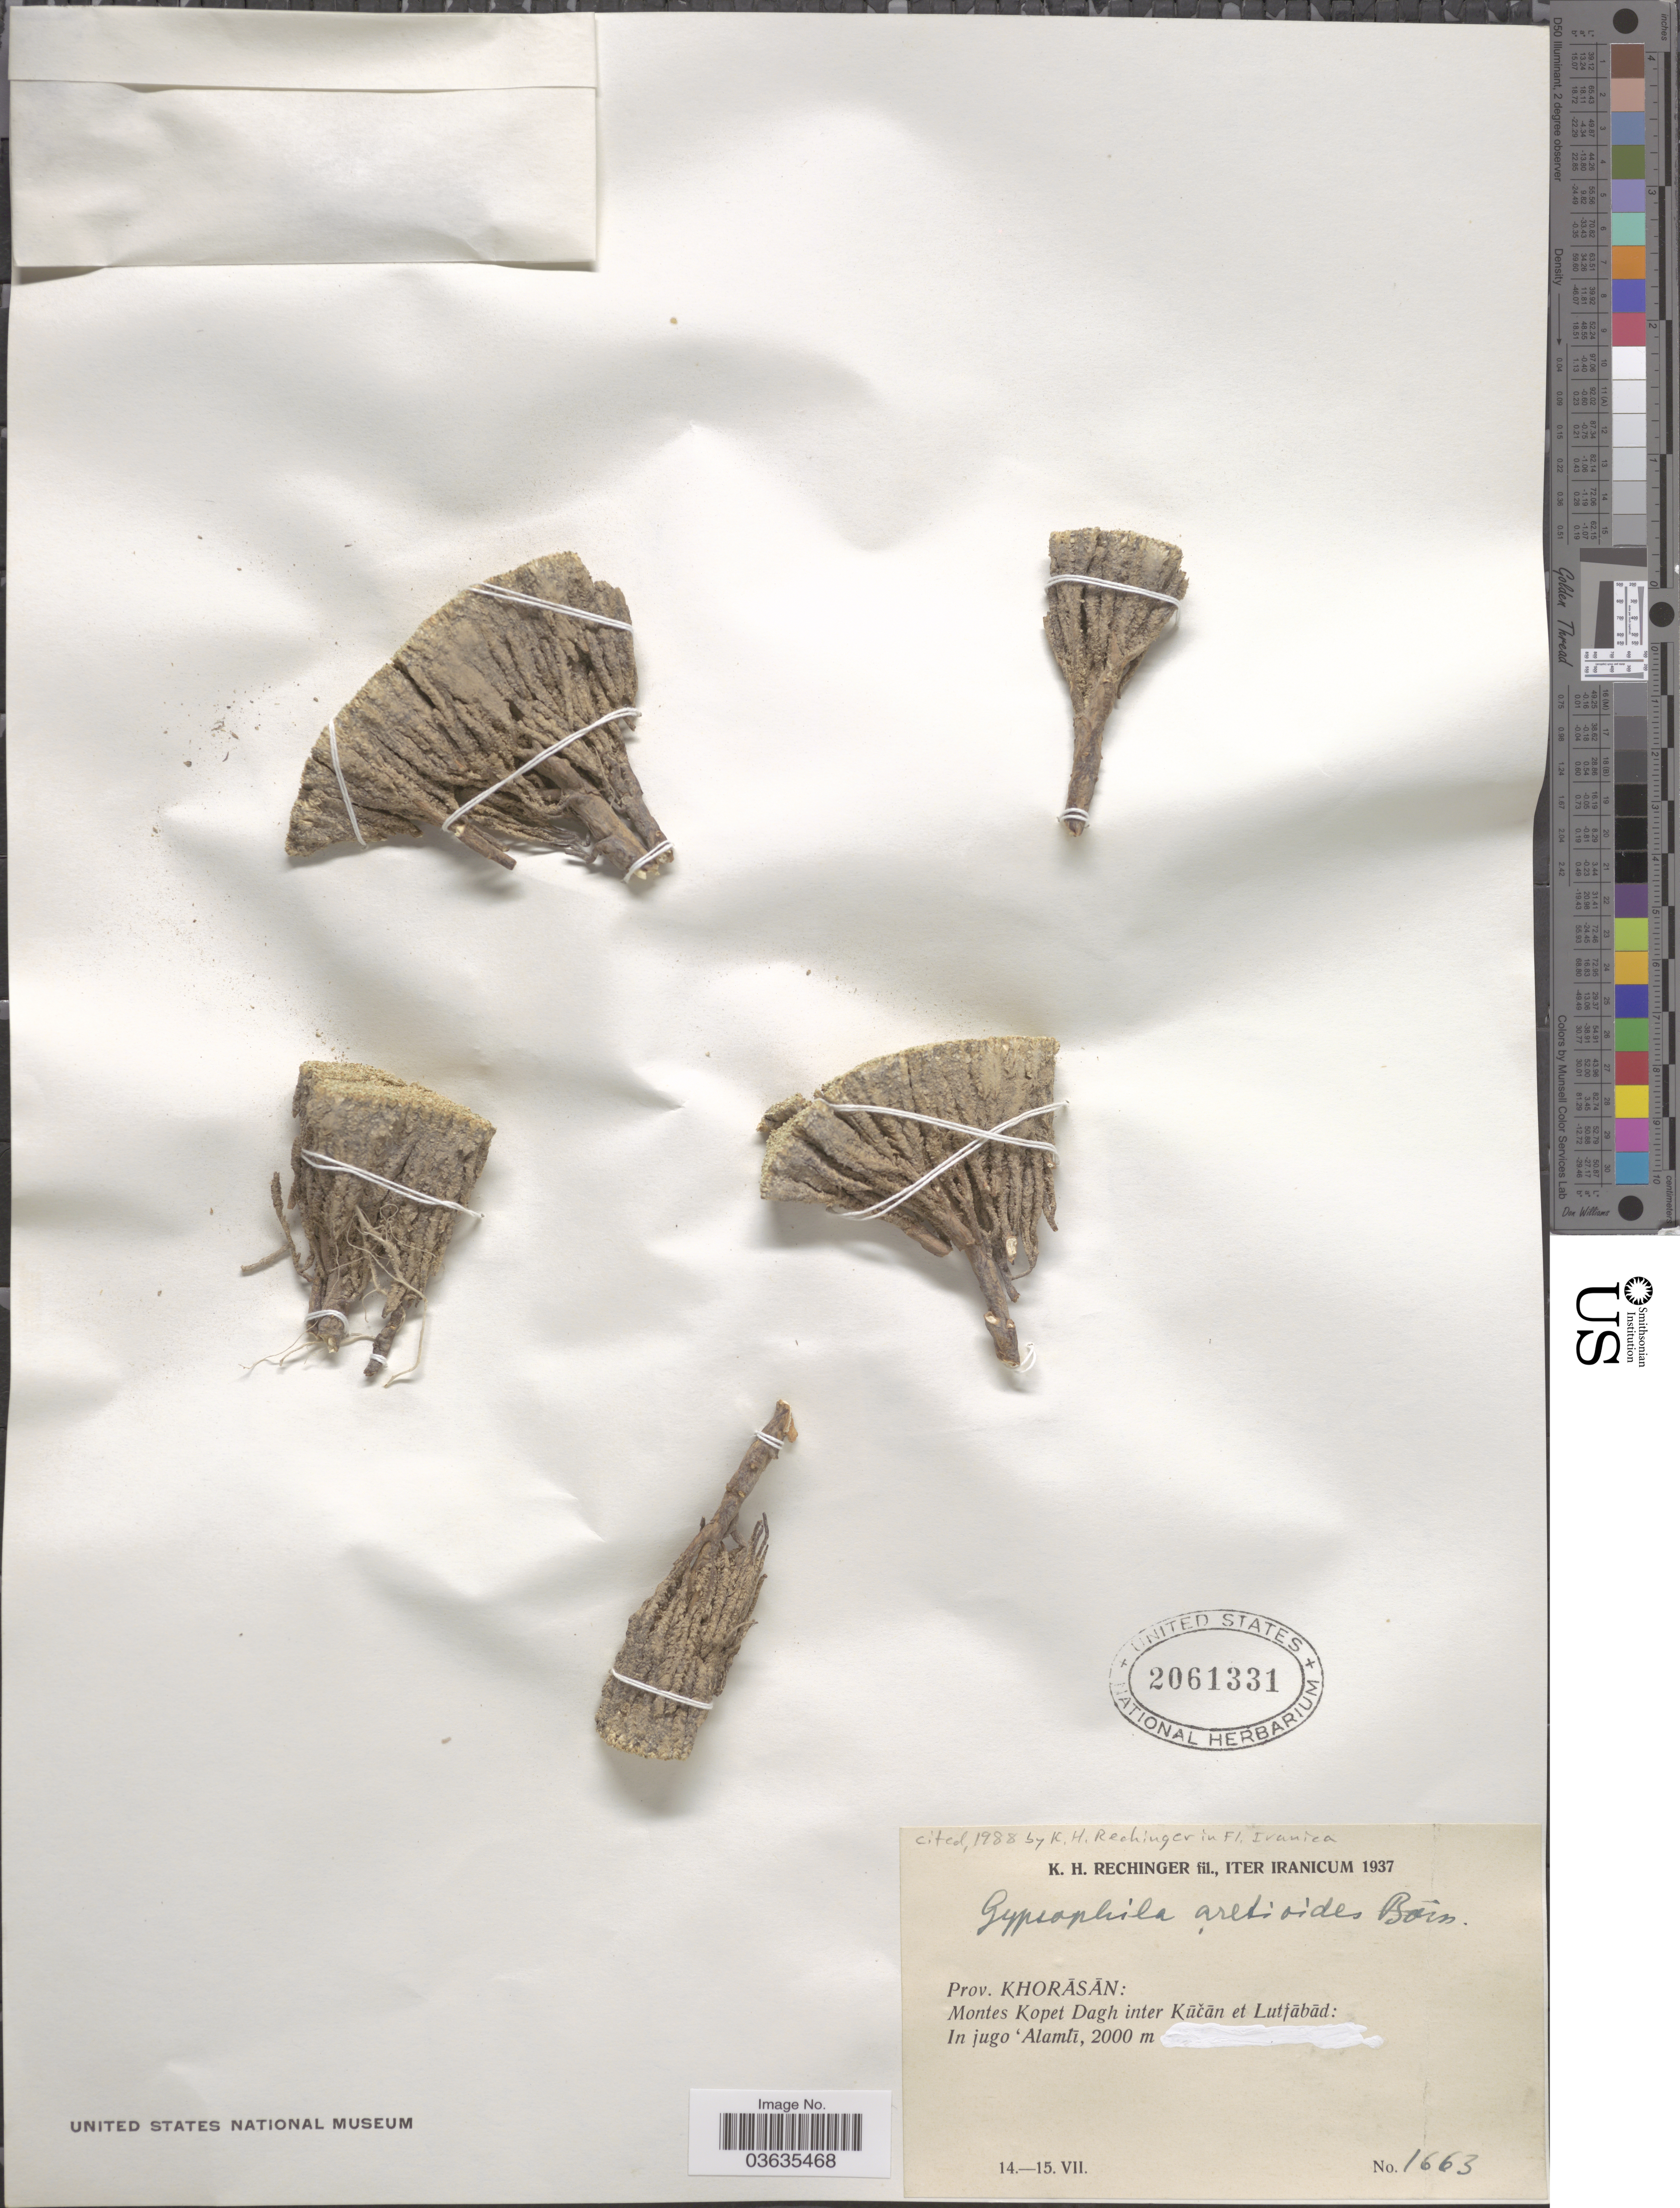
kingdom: Plantae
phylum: Tracheophyta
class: Magnoliopsida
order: Caryophyllales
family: Caryophyllaceae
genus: Gypsophila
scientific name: Gypsophila aretioides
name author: Boiss.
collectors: K. H. Rechinger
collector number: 1663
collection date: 1937-07-14/1937-07-15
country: Iran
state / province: Khorasan [obsolete]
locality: Montes Kopet Dagh inter Kūčān et Lutfābād: In jugo 'Alamlī.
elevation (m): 2000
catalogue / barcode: US 2061331